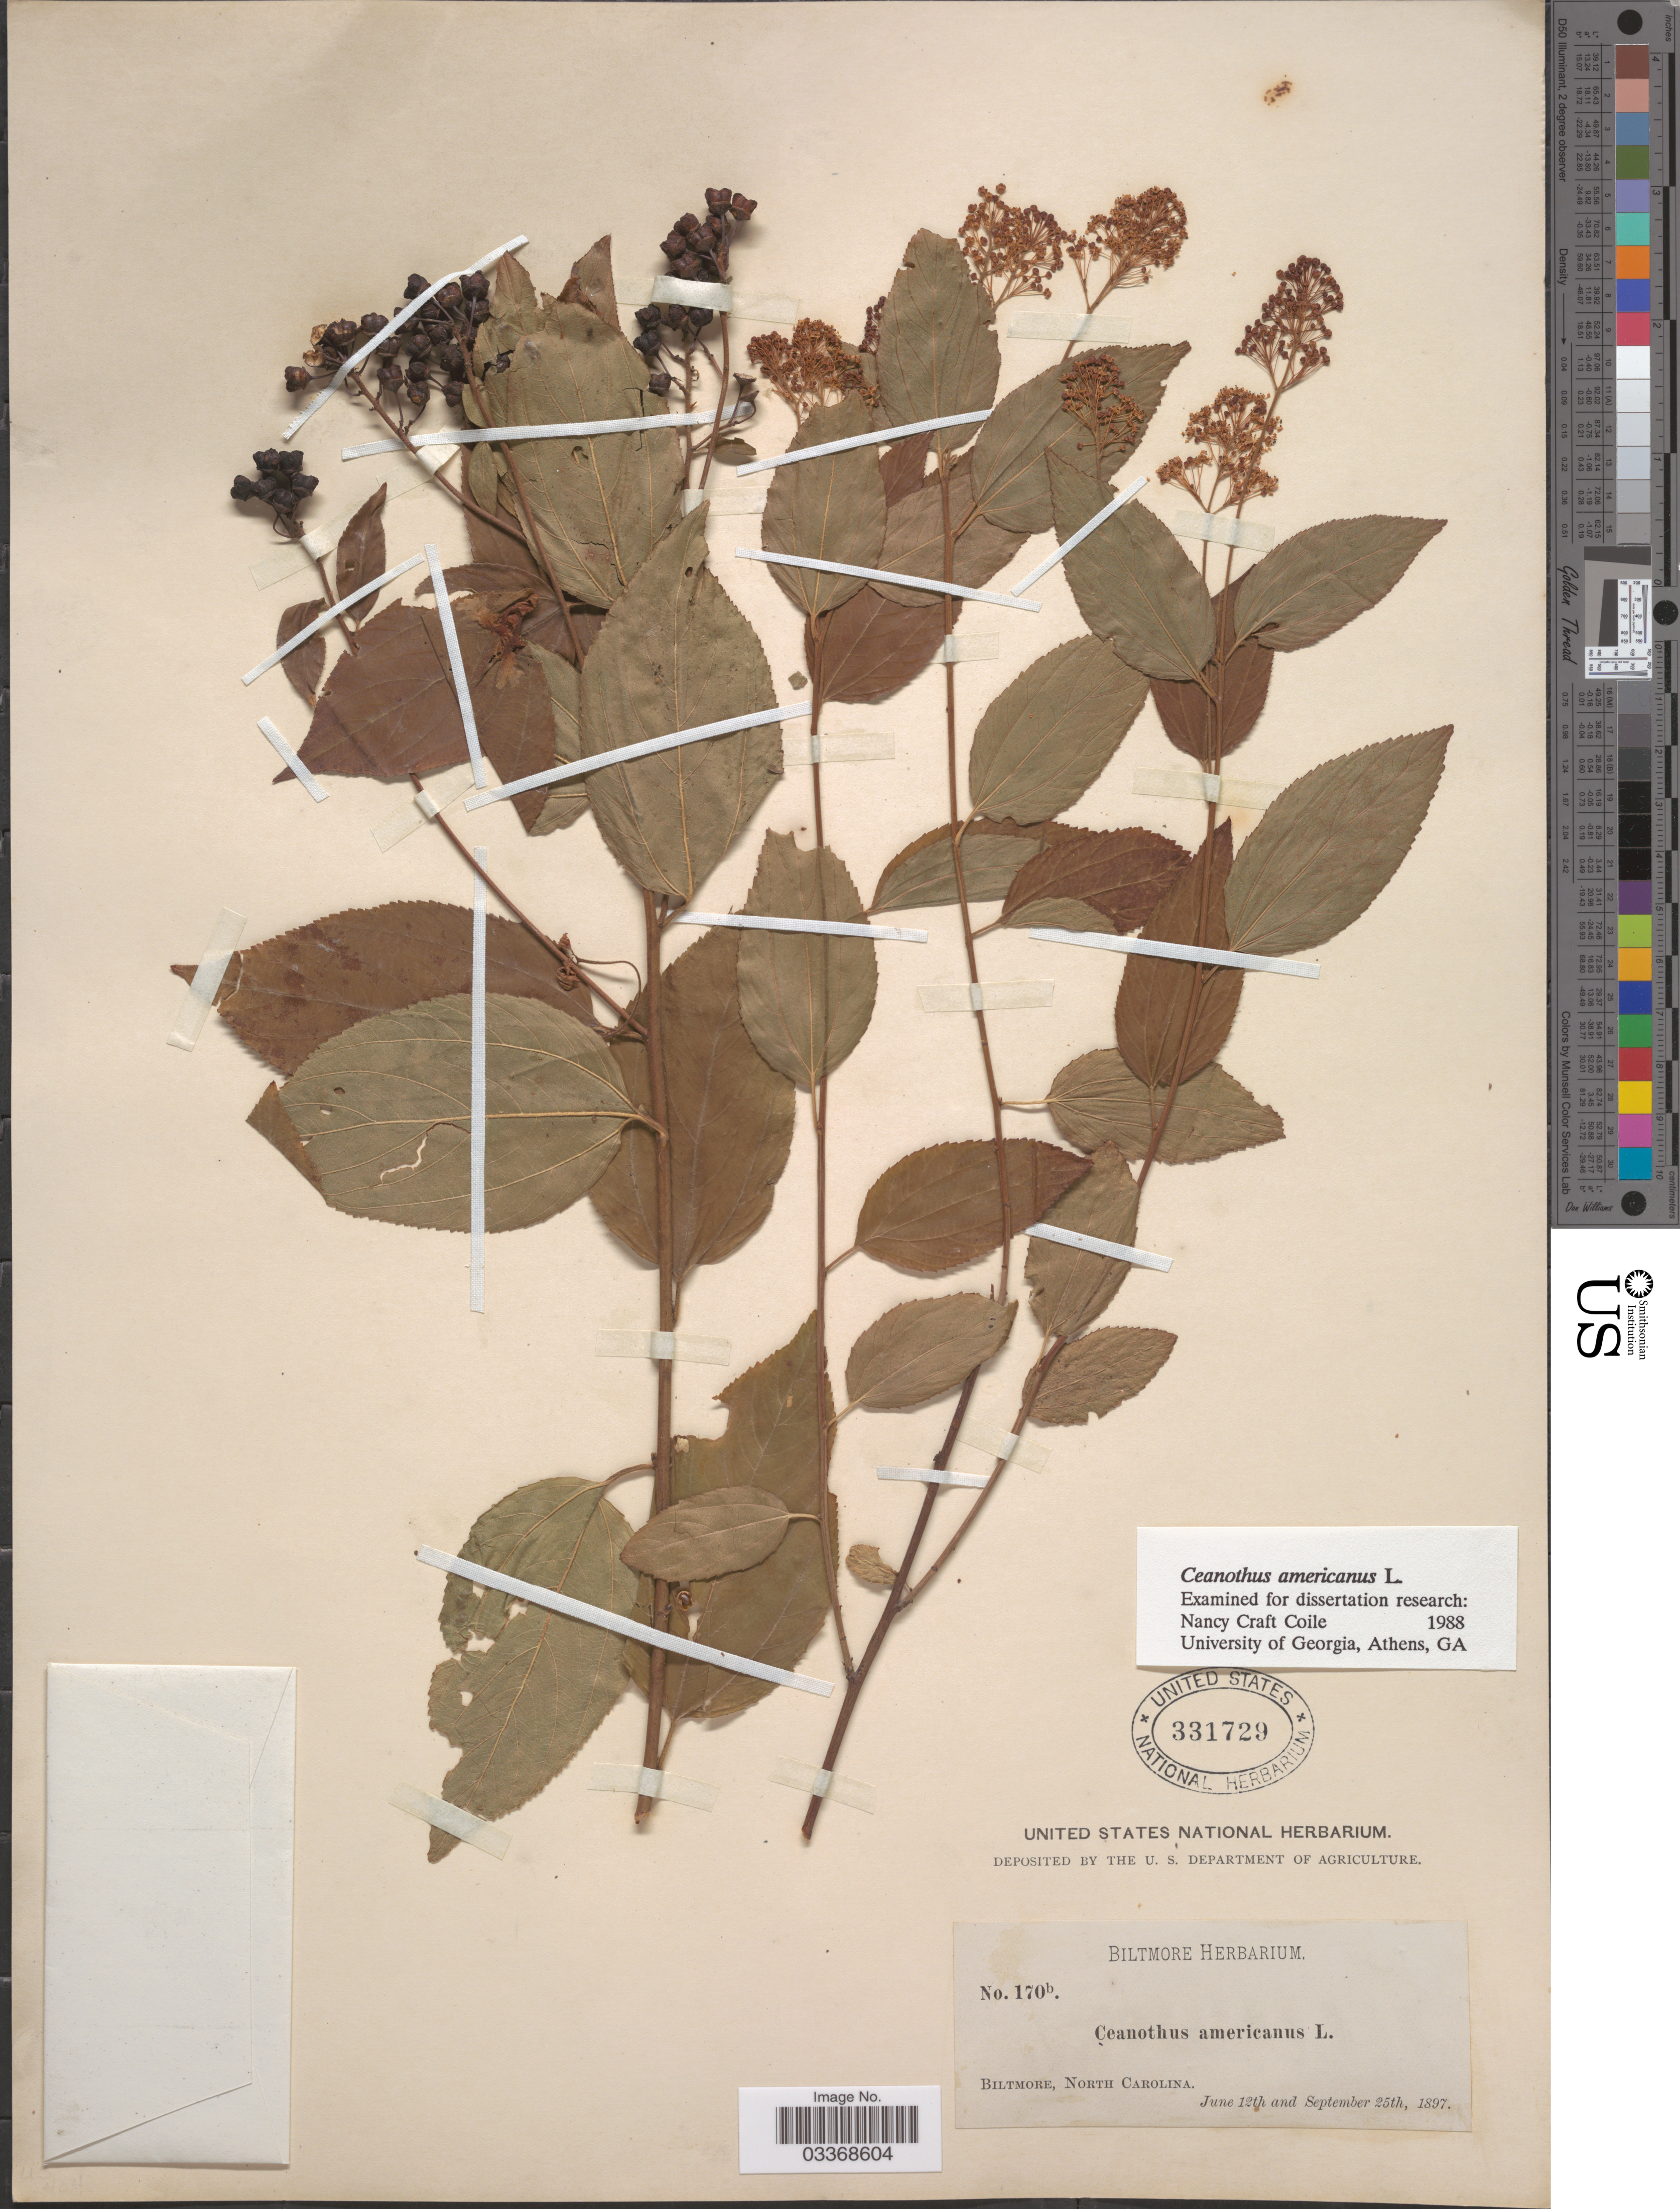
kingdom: Plantae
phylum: Tracheophyta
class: Magnoliopsida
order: Rosales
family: Rhamnaceae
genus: Ceanothus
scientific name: Ceanothus americanus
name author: L.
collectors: ex herb. Biltmore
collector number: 170b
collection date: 1897-06-12/1897-09-25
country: United States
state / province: North Carolina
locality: Biltmore.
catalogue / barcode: US 331729